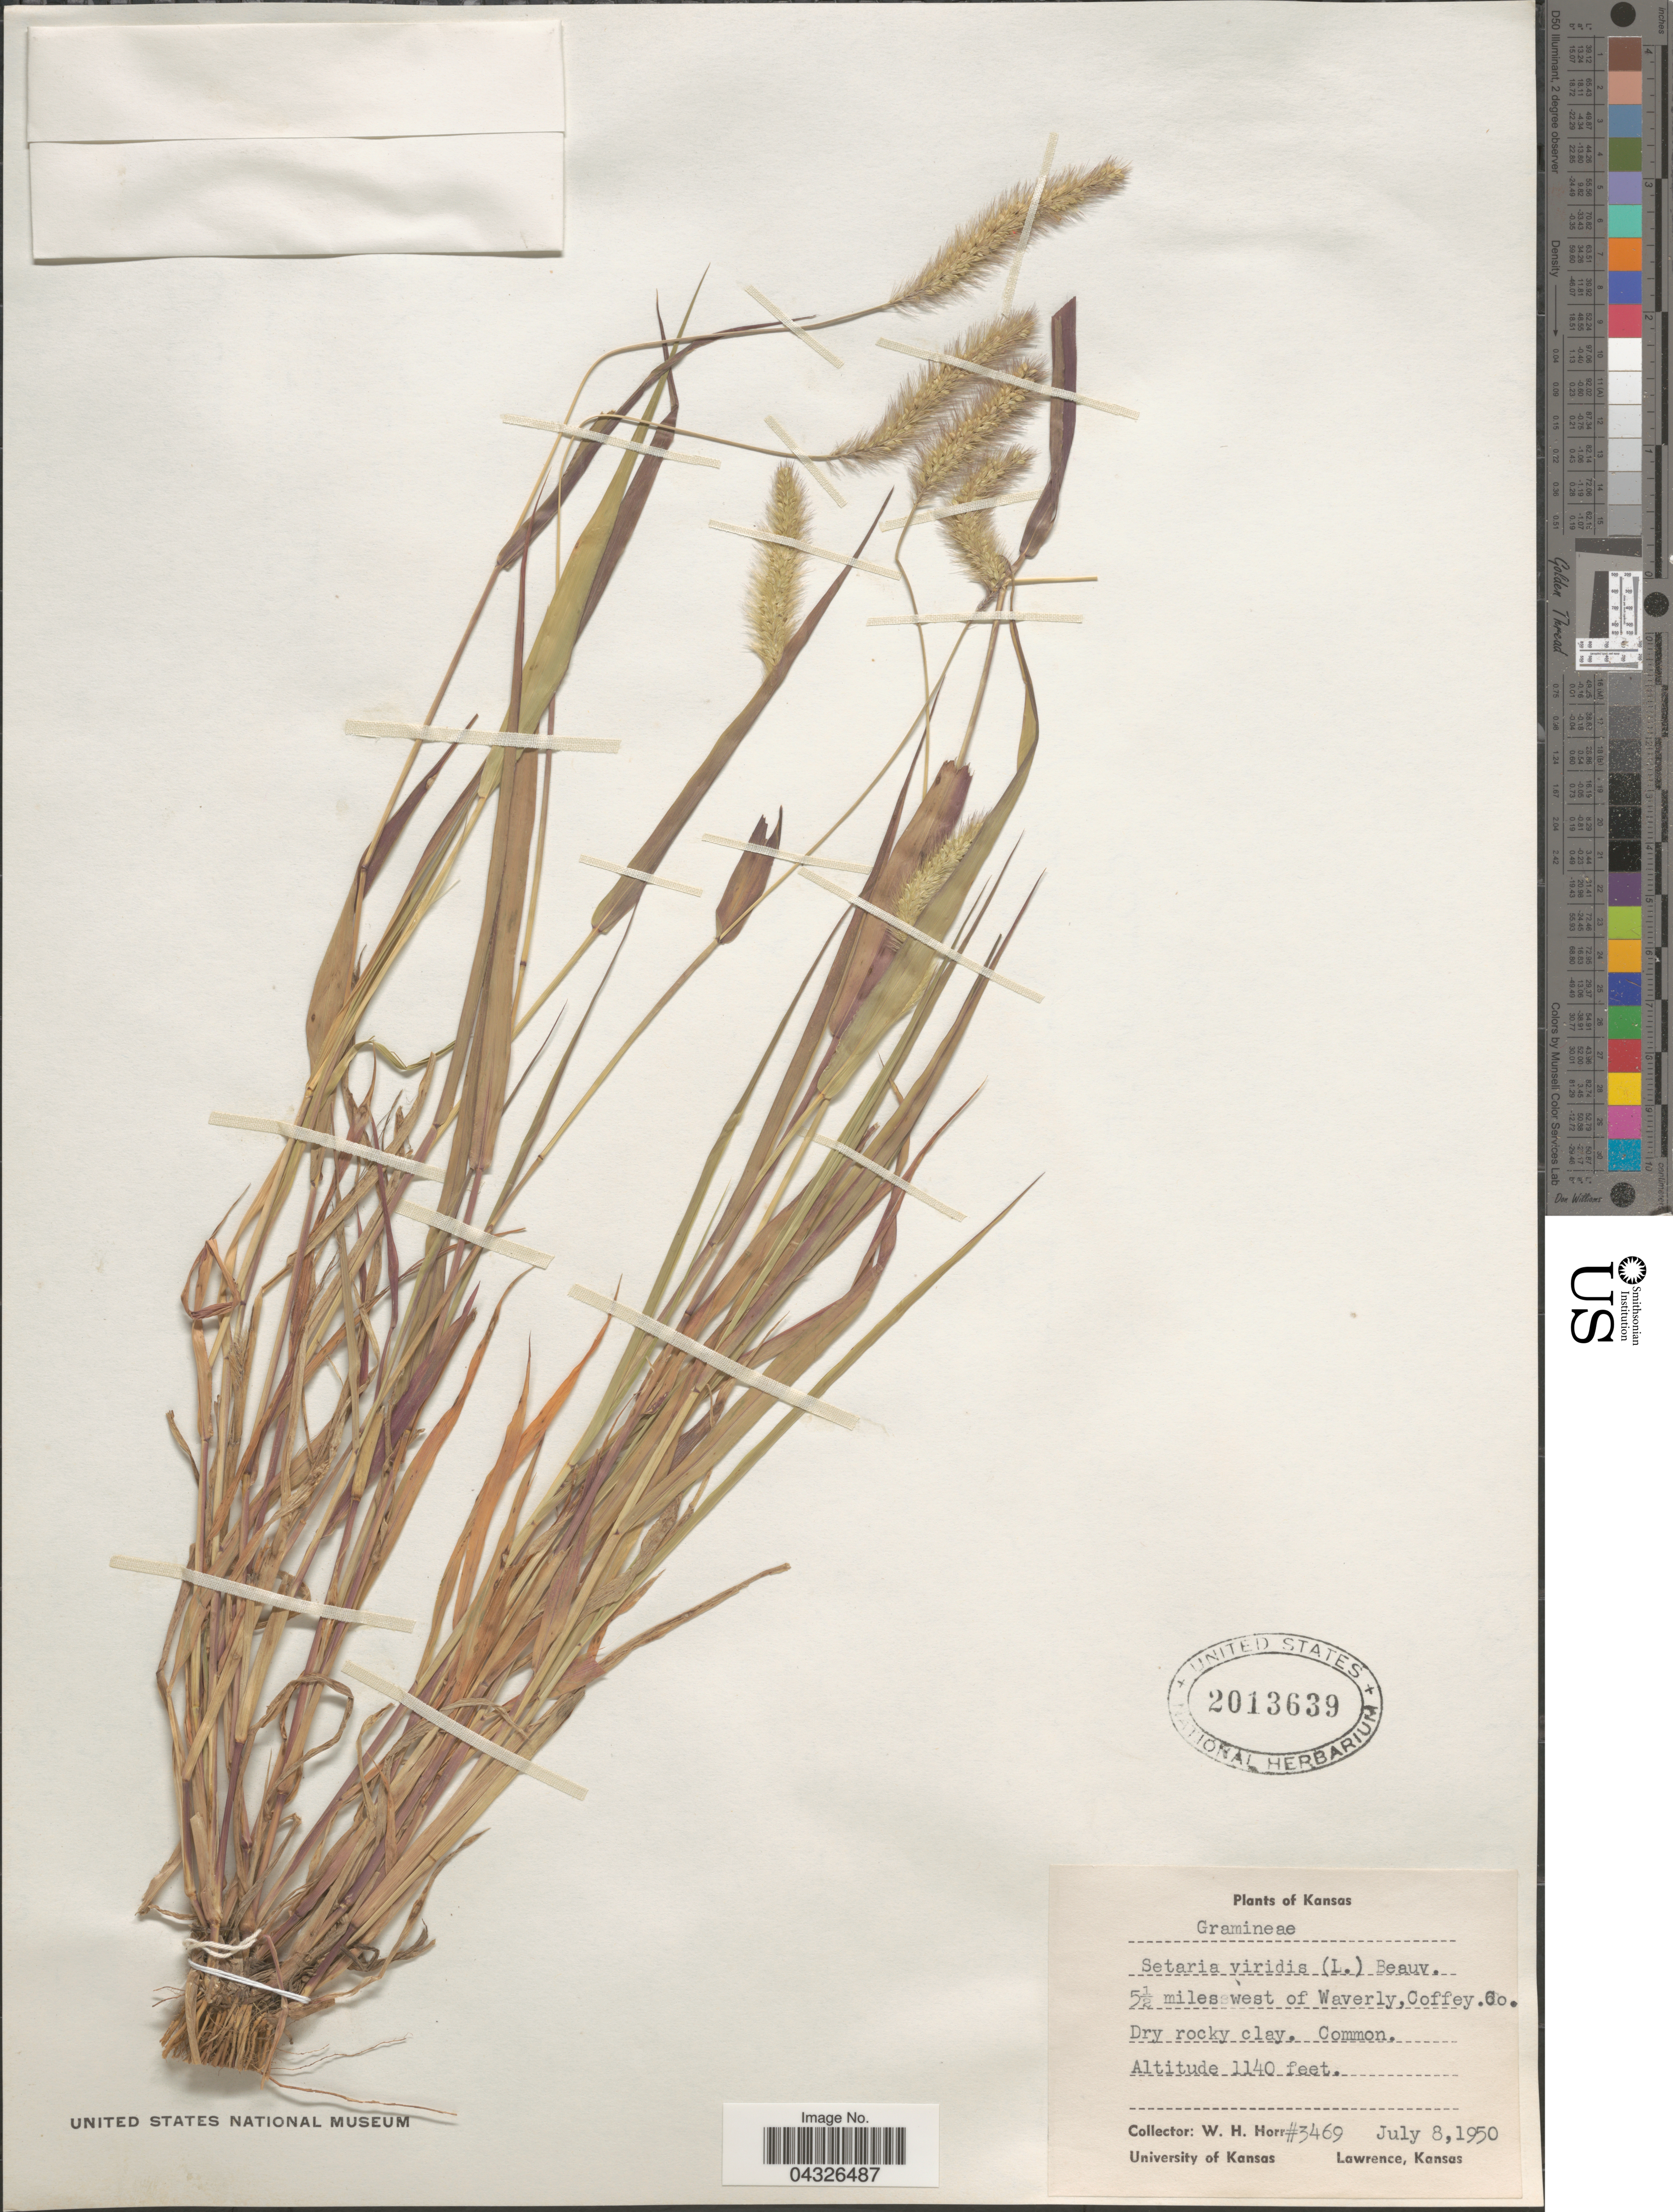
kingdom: Plantae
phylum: Tracheophyta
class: Liliopsida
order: Poales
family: Poaceae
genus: Setaria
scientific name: Setaria viridis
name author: (L.) P. Beauv.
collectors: W. H. Horr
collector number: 3469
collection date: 1950-07-08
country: United States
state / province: Kansas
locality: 5½ miles west of Waverly, Coffey Co. Dry rocky clay. Common.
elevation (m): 347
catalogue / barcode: US 2013639